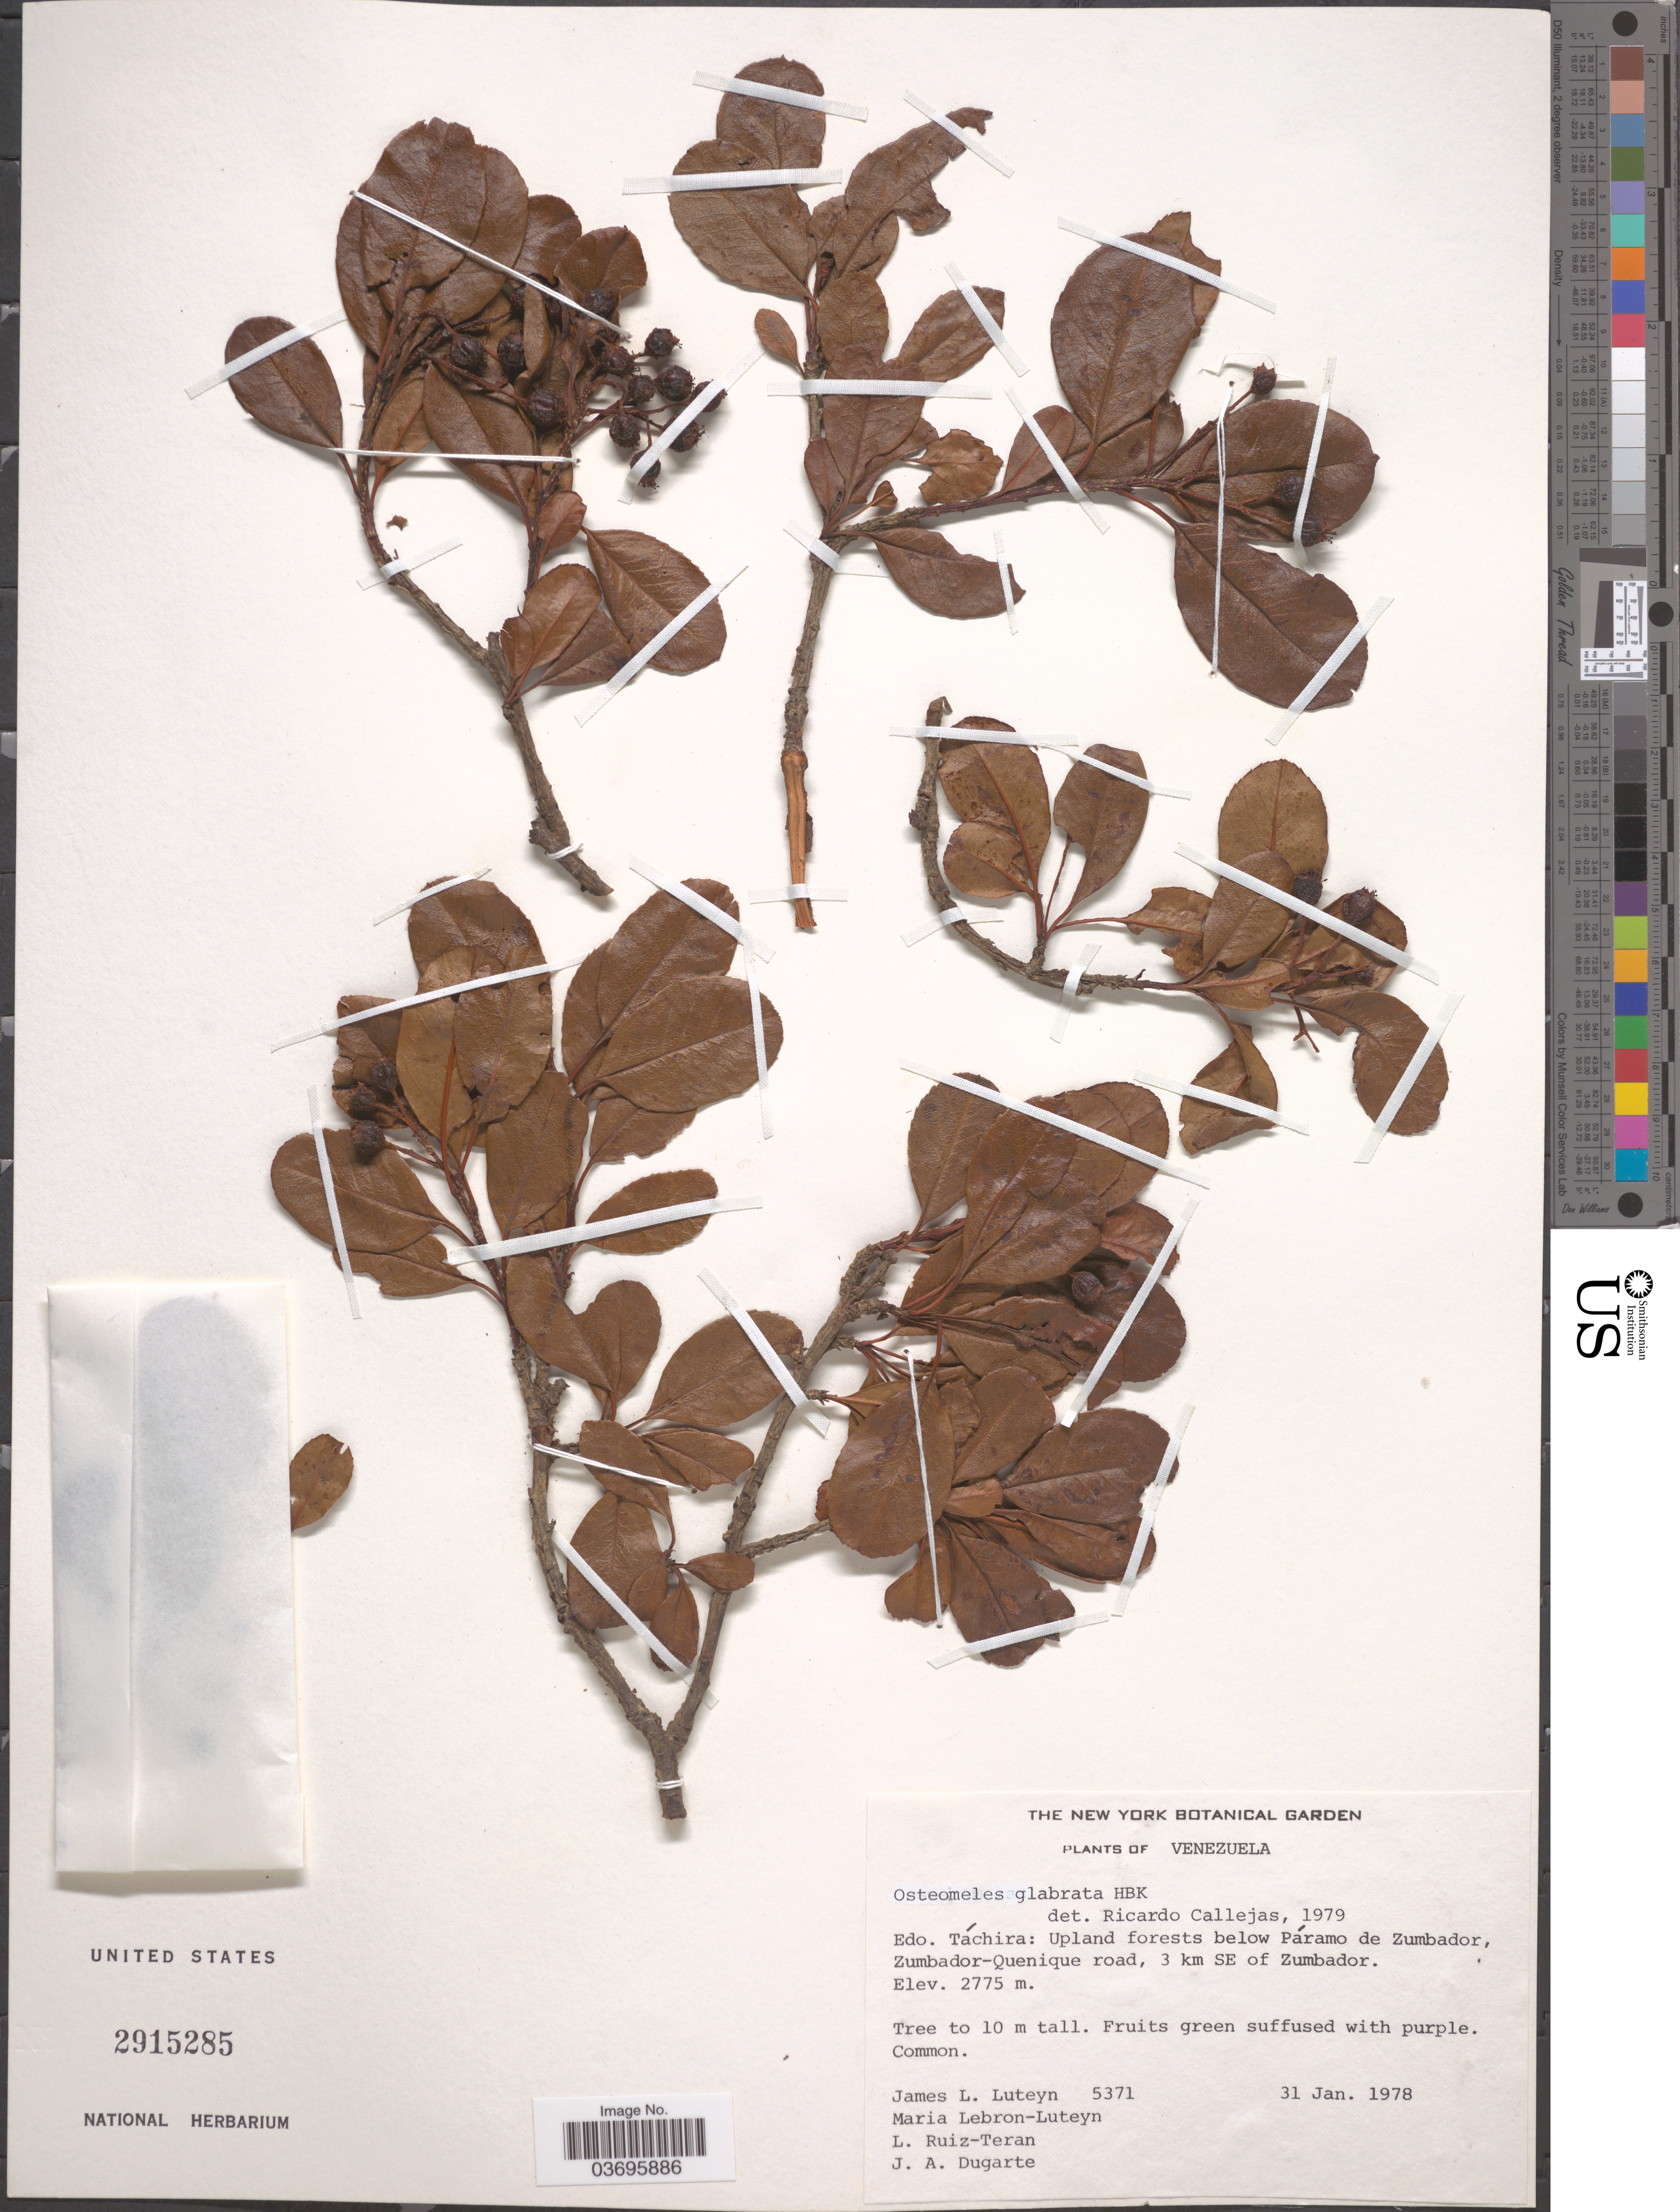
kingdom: Plantae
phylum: Tracheophyta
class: Magnoliopsida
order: Rosales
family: Rosaceae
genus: Hesperomeles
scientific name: Hesperomeles glabrata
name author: Kunth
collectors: J. Luteyn, M. L. Lebrón-Luteyn, L. E. Ruíz-Terán & J. Dugarte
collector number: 5371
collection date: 1978-01-31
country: Venezuela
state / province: Tachira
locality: Upland forests below Páramo de Zumbador, Zumbador-Quenique road, 3 km SE of Zumbador.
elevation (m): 2775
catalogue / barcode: US 2915285